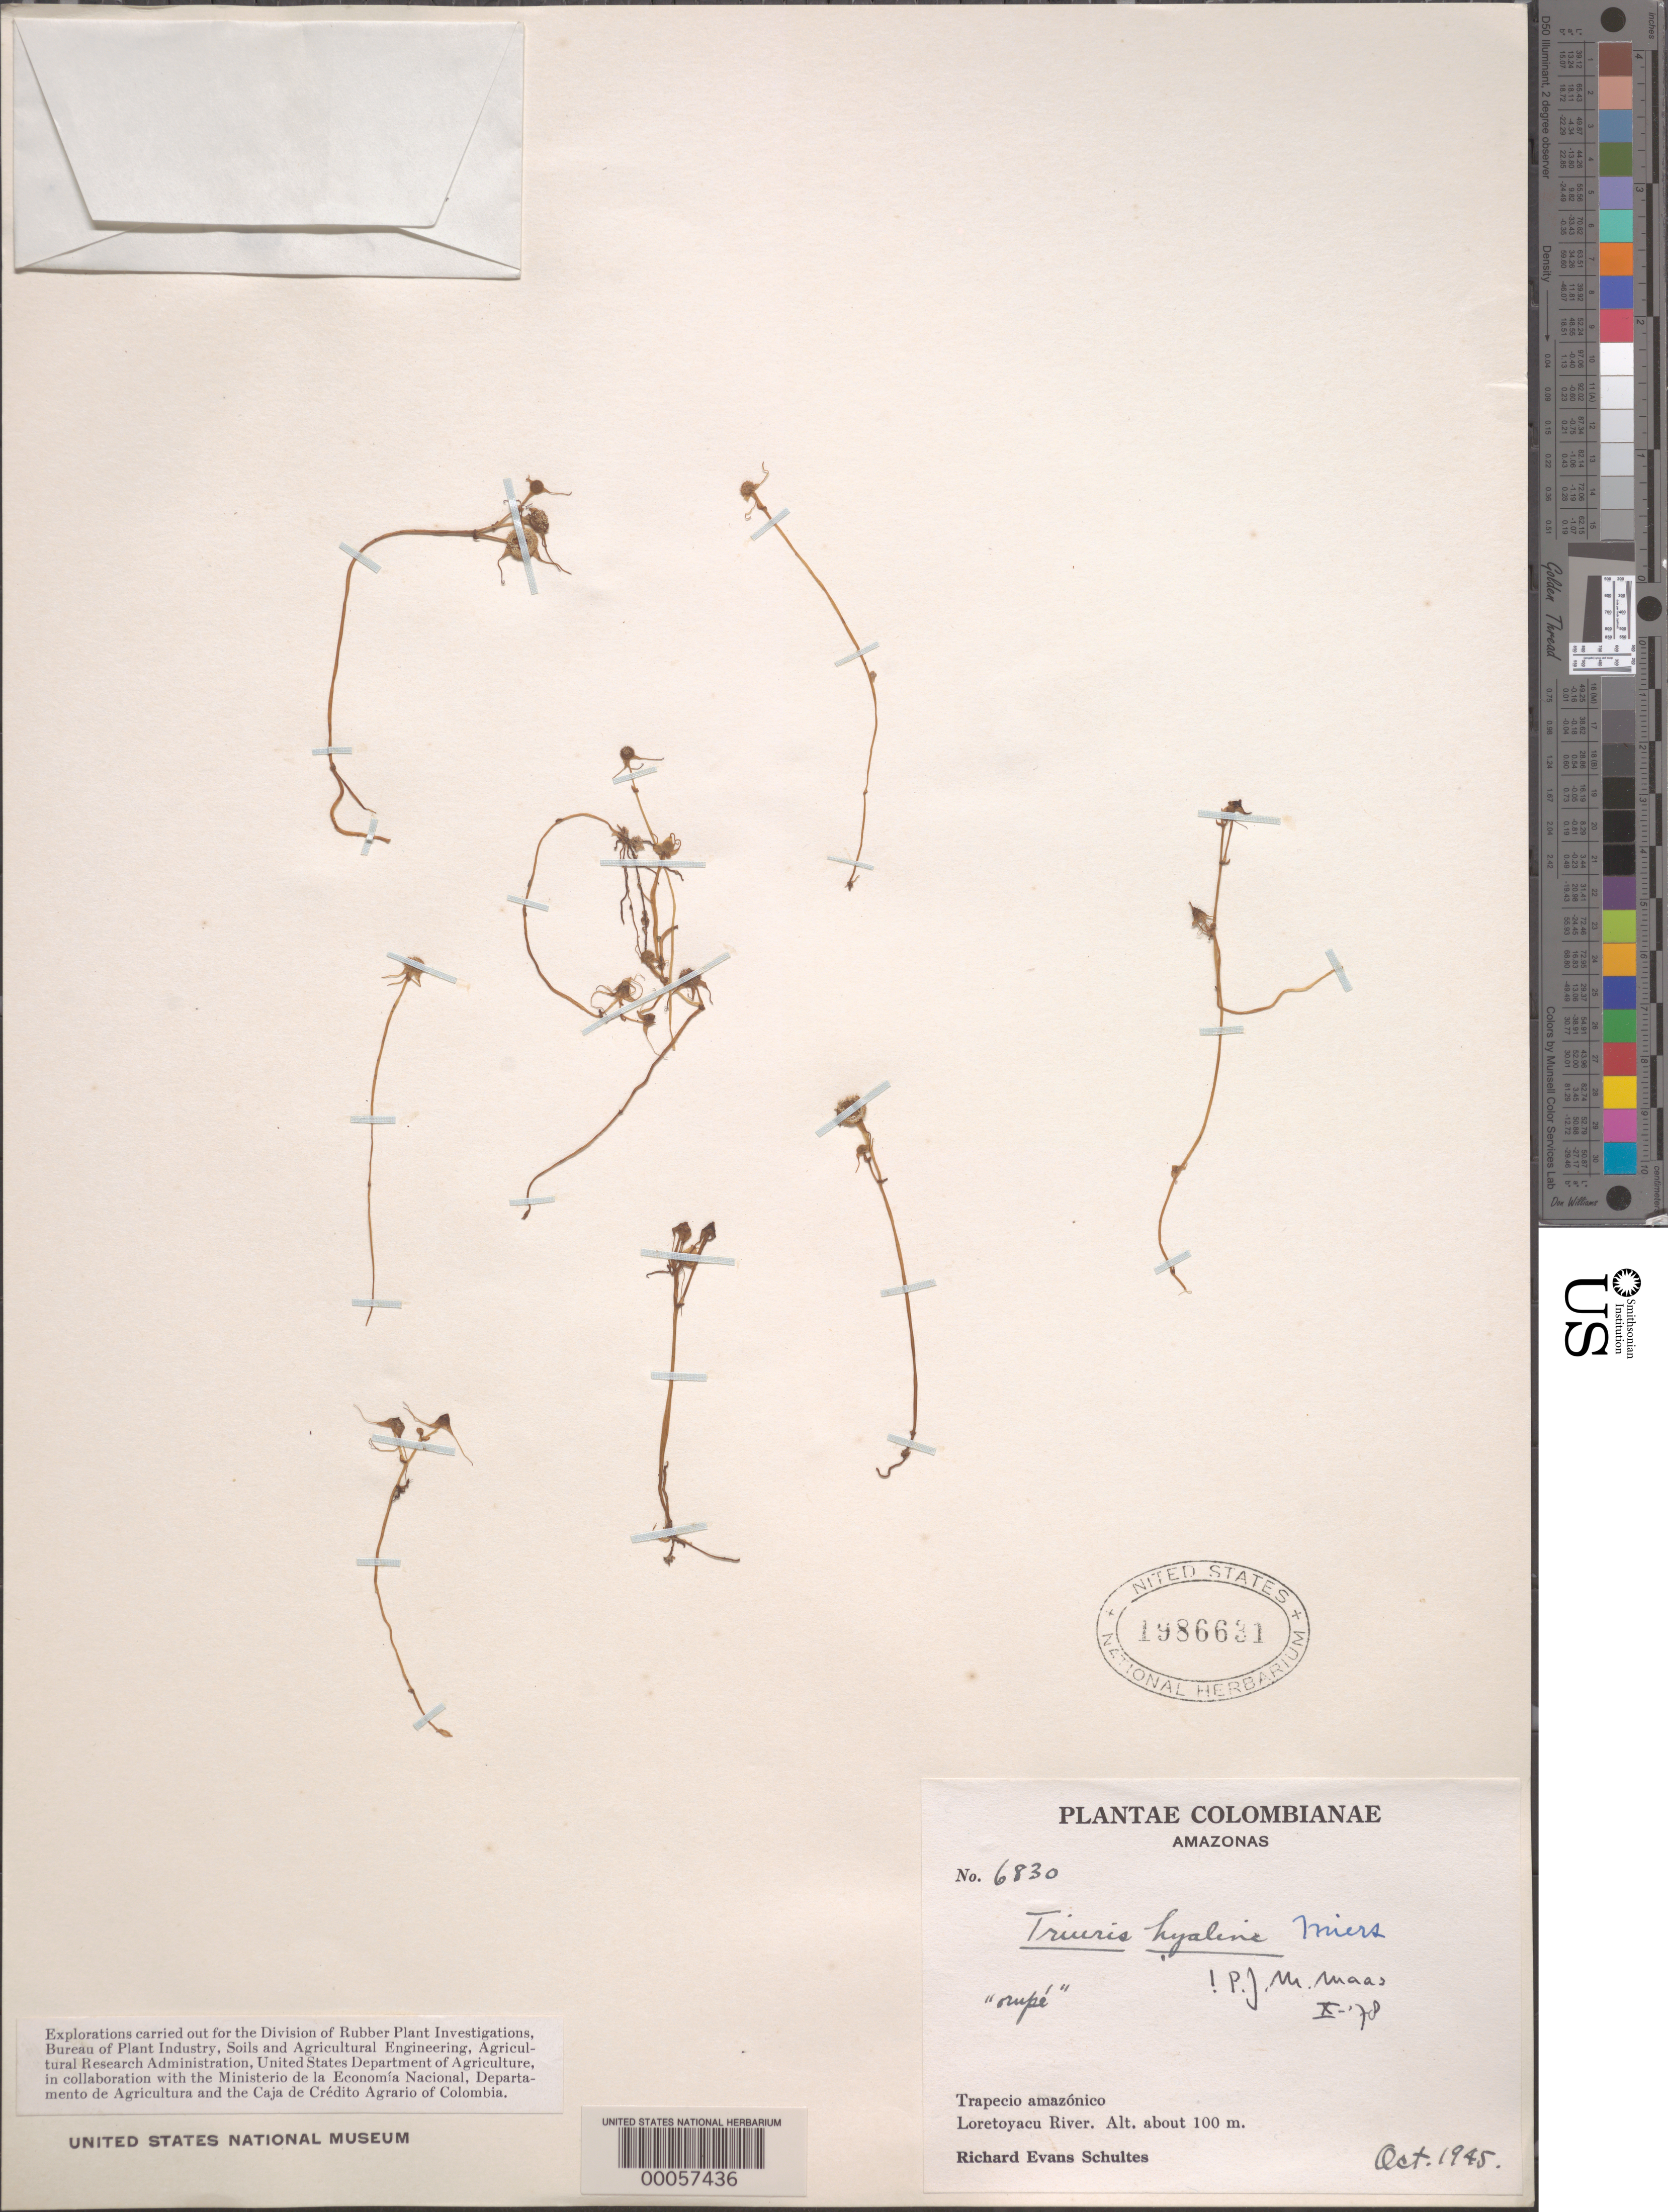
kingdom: Plantae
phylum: Tracheophyta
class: Liliopsida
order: Pandanales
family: Triuridaceae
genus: Triuris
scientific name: Triuris hyalina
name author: Miers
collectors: R. E. Schultes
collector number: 6830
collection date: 1945-10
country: Colombia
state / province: Amazônas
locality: Trapecio amazónico. Loretoyacu River.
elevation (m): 100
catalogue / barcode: US 1986631